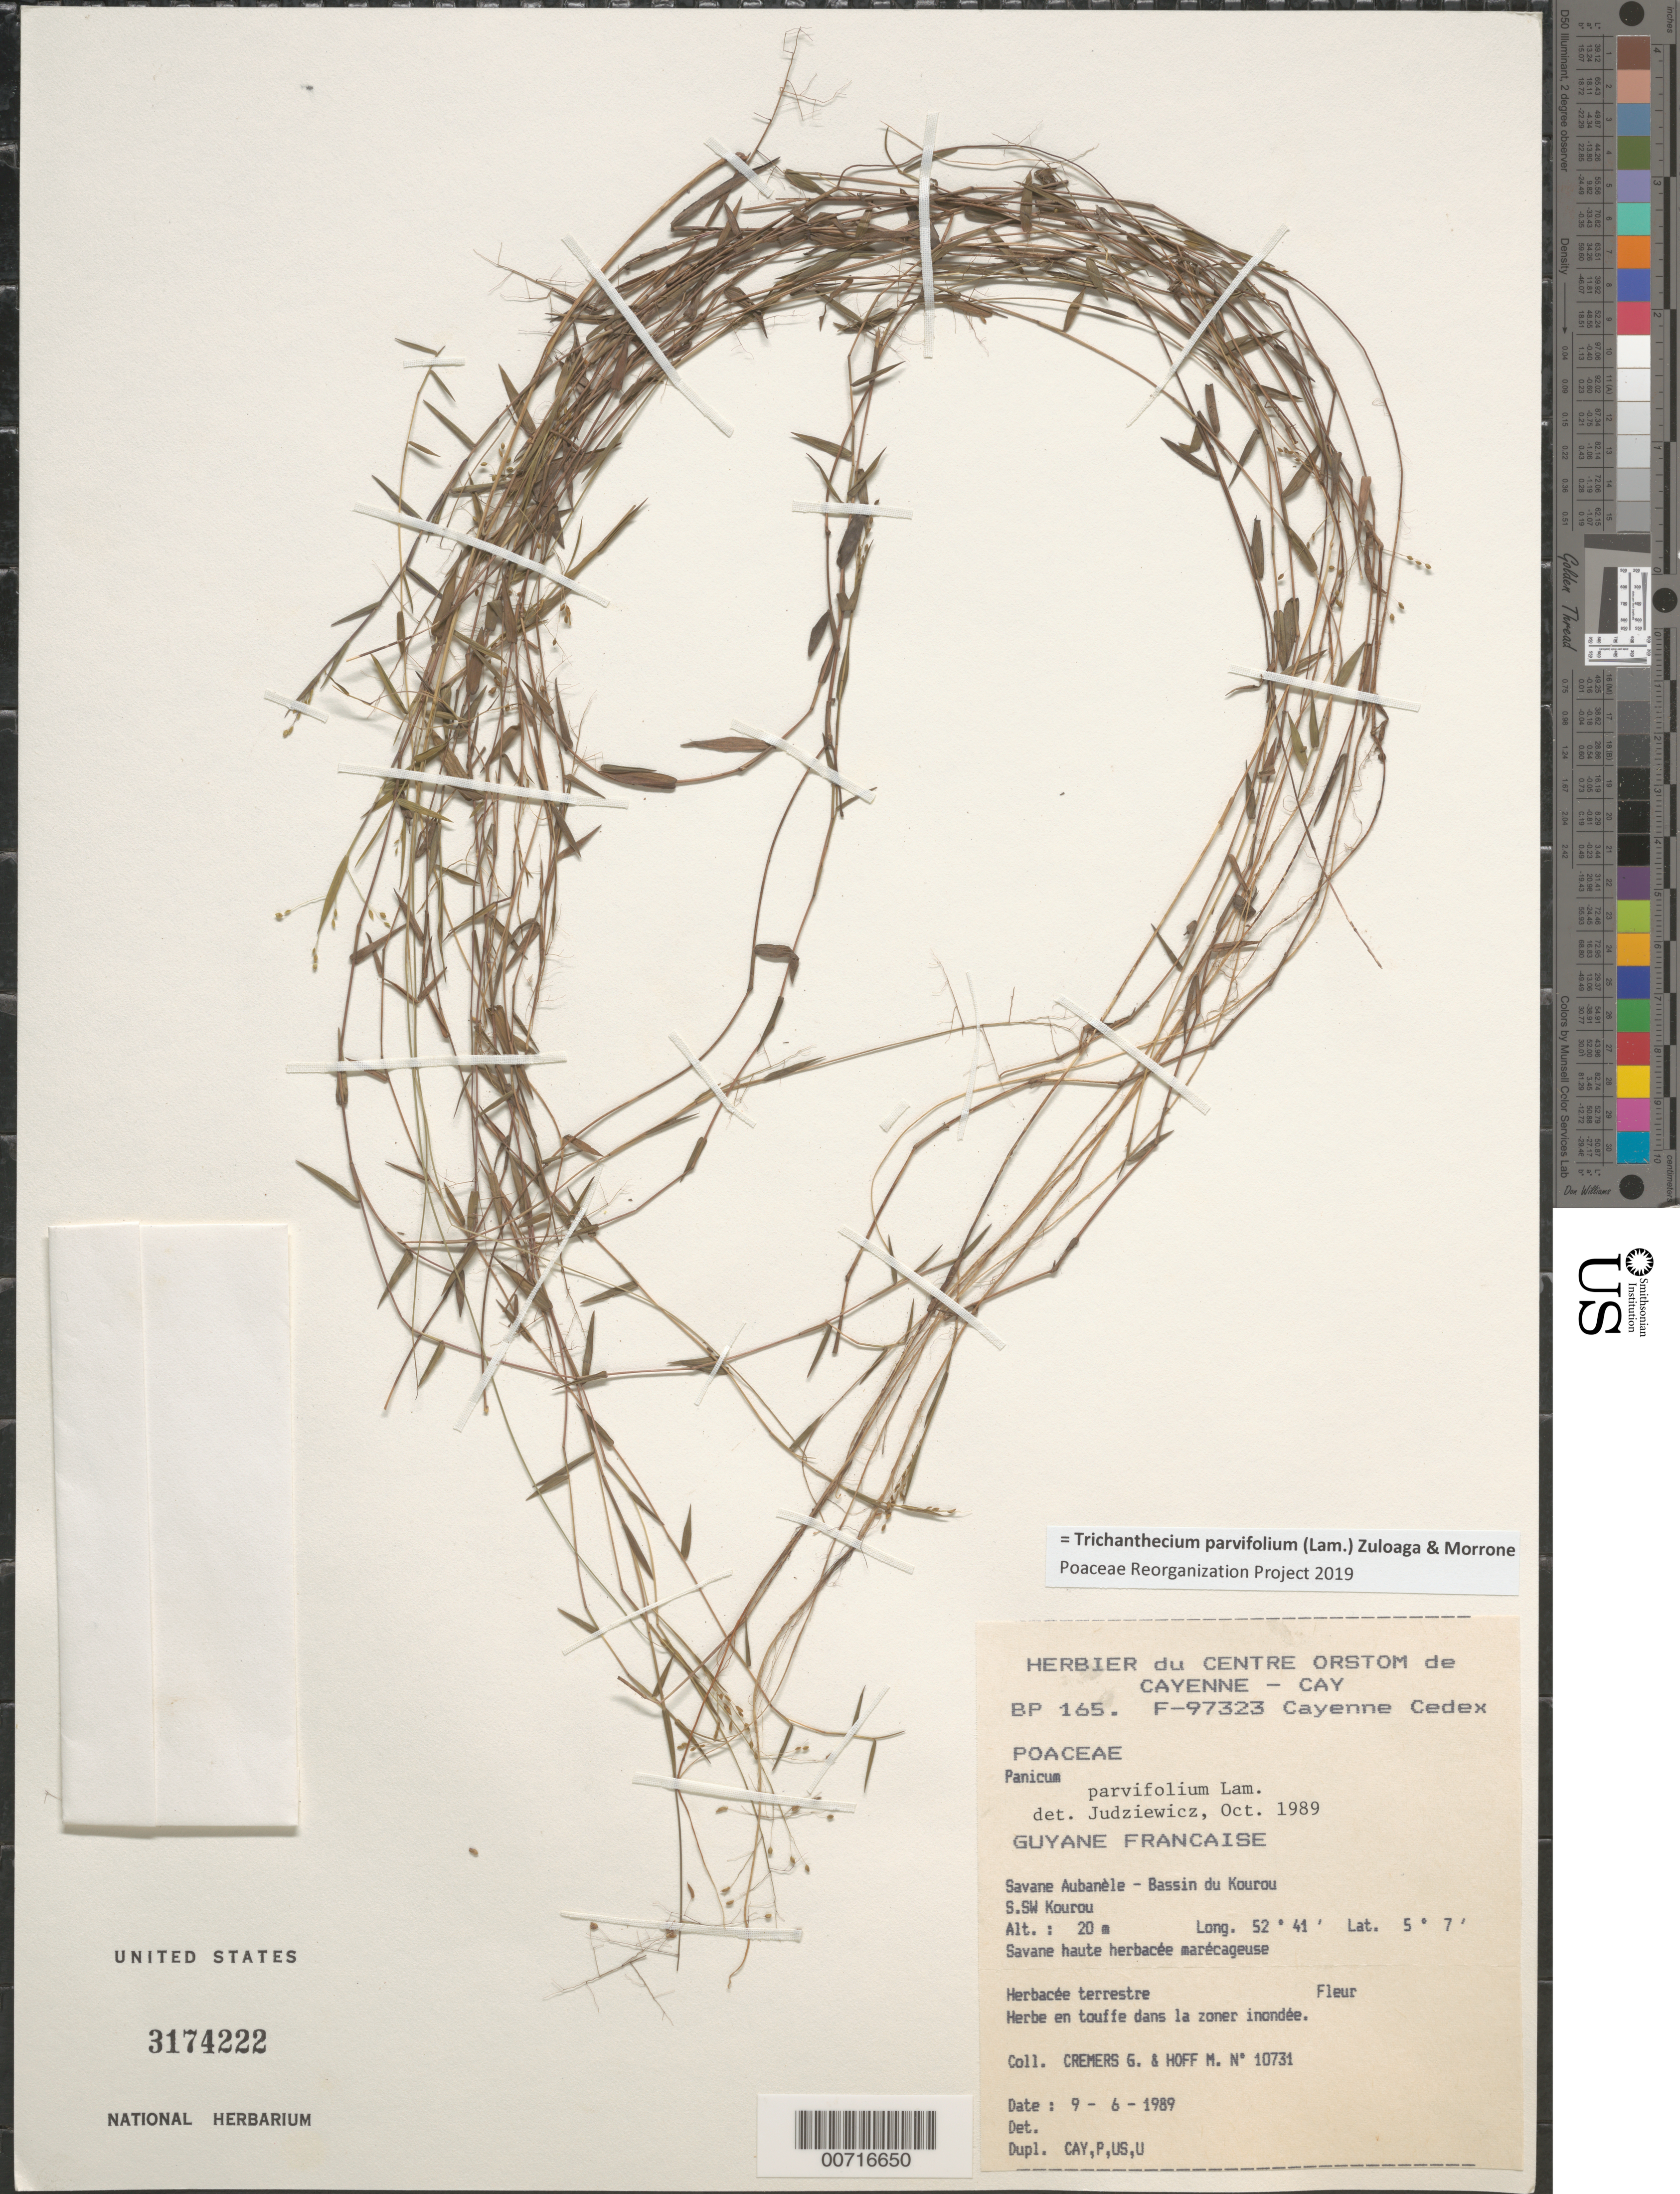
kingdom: Plantae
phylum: Tracheophyta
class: Liliopsida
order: Poales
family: Poaceae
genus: Trichanthecium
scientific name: Trichanthecium parvifolium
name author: (Lam.) Zuloaga & Morrone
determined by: Poaceae Reorganization Project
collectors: G. Cremers & M. Hoff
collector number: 10731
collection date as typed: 9-Jun-89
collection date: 1989-06-09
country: French Guiana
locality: Savane Aubanèle, Bassin du Kourou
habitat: Savane haute herbacée marécageuse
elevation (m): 20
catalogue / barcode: US 3174222